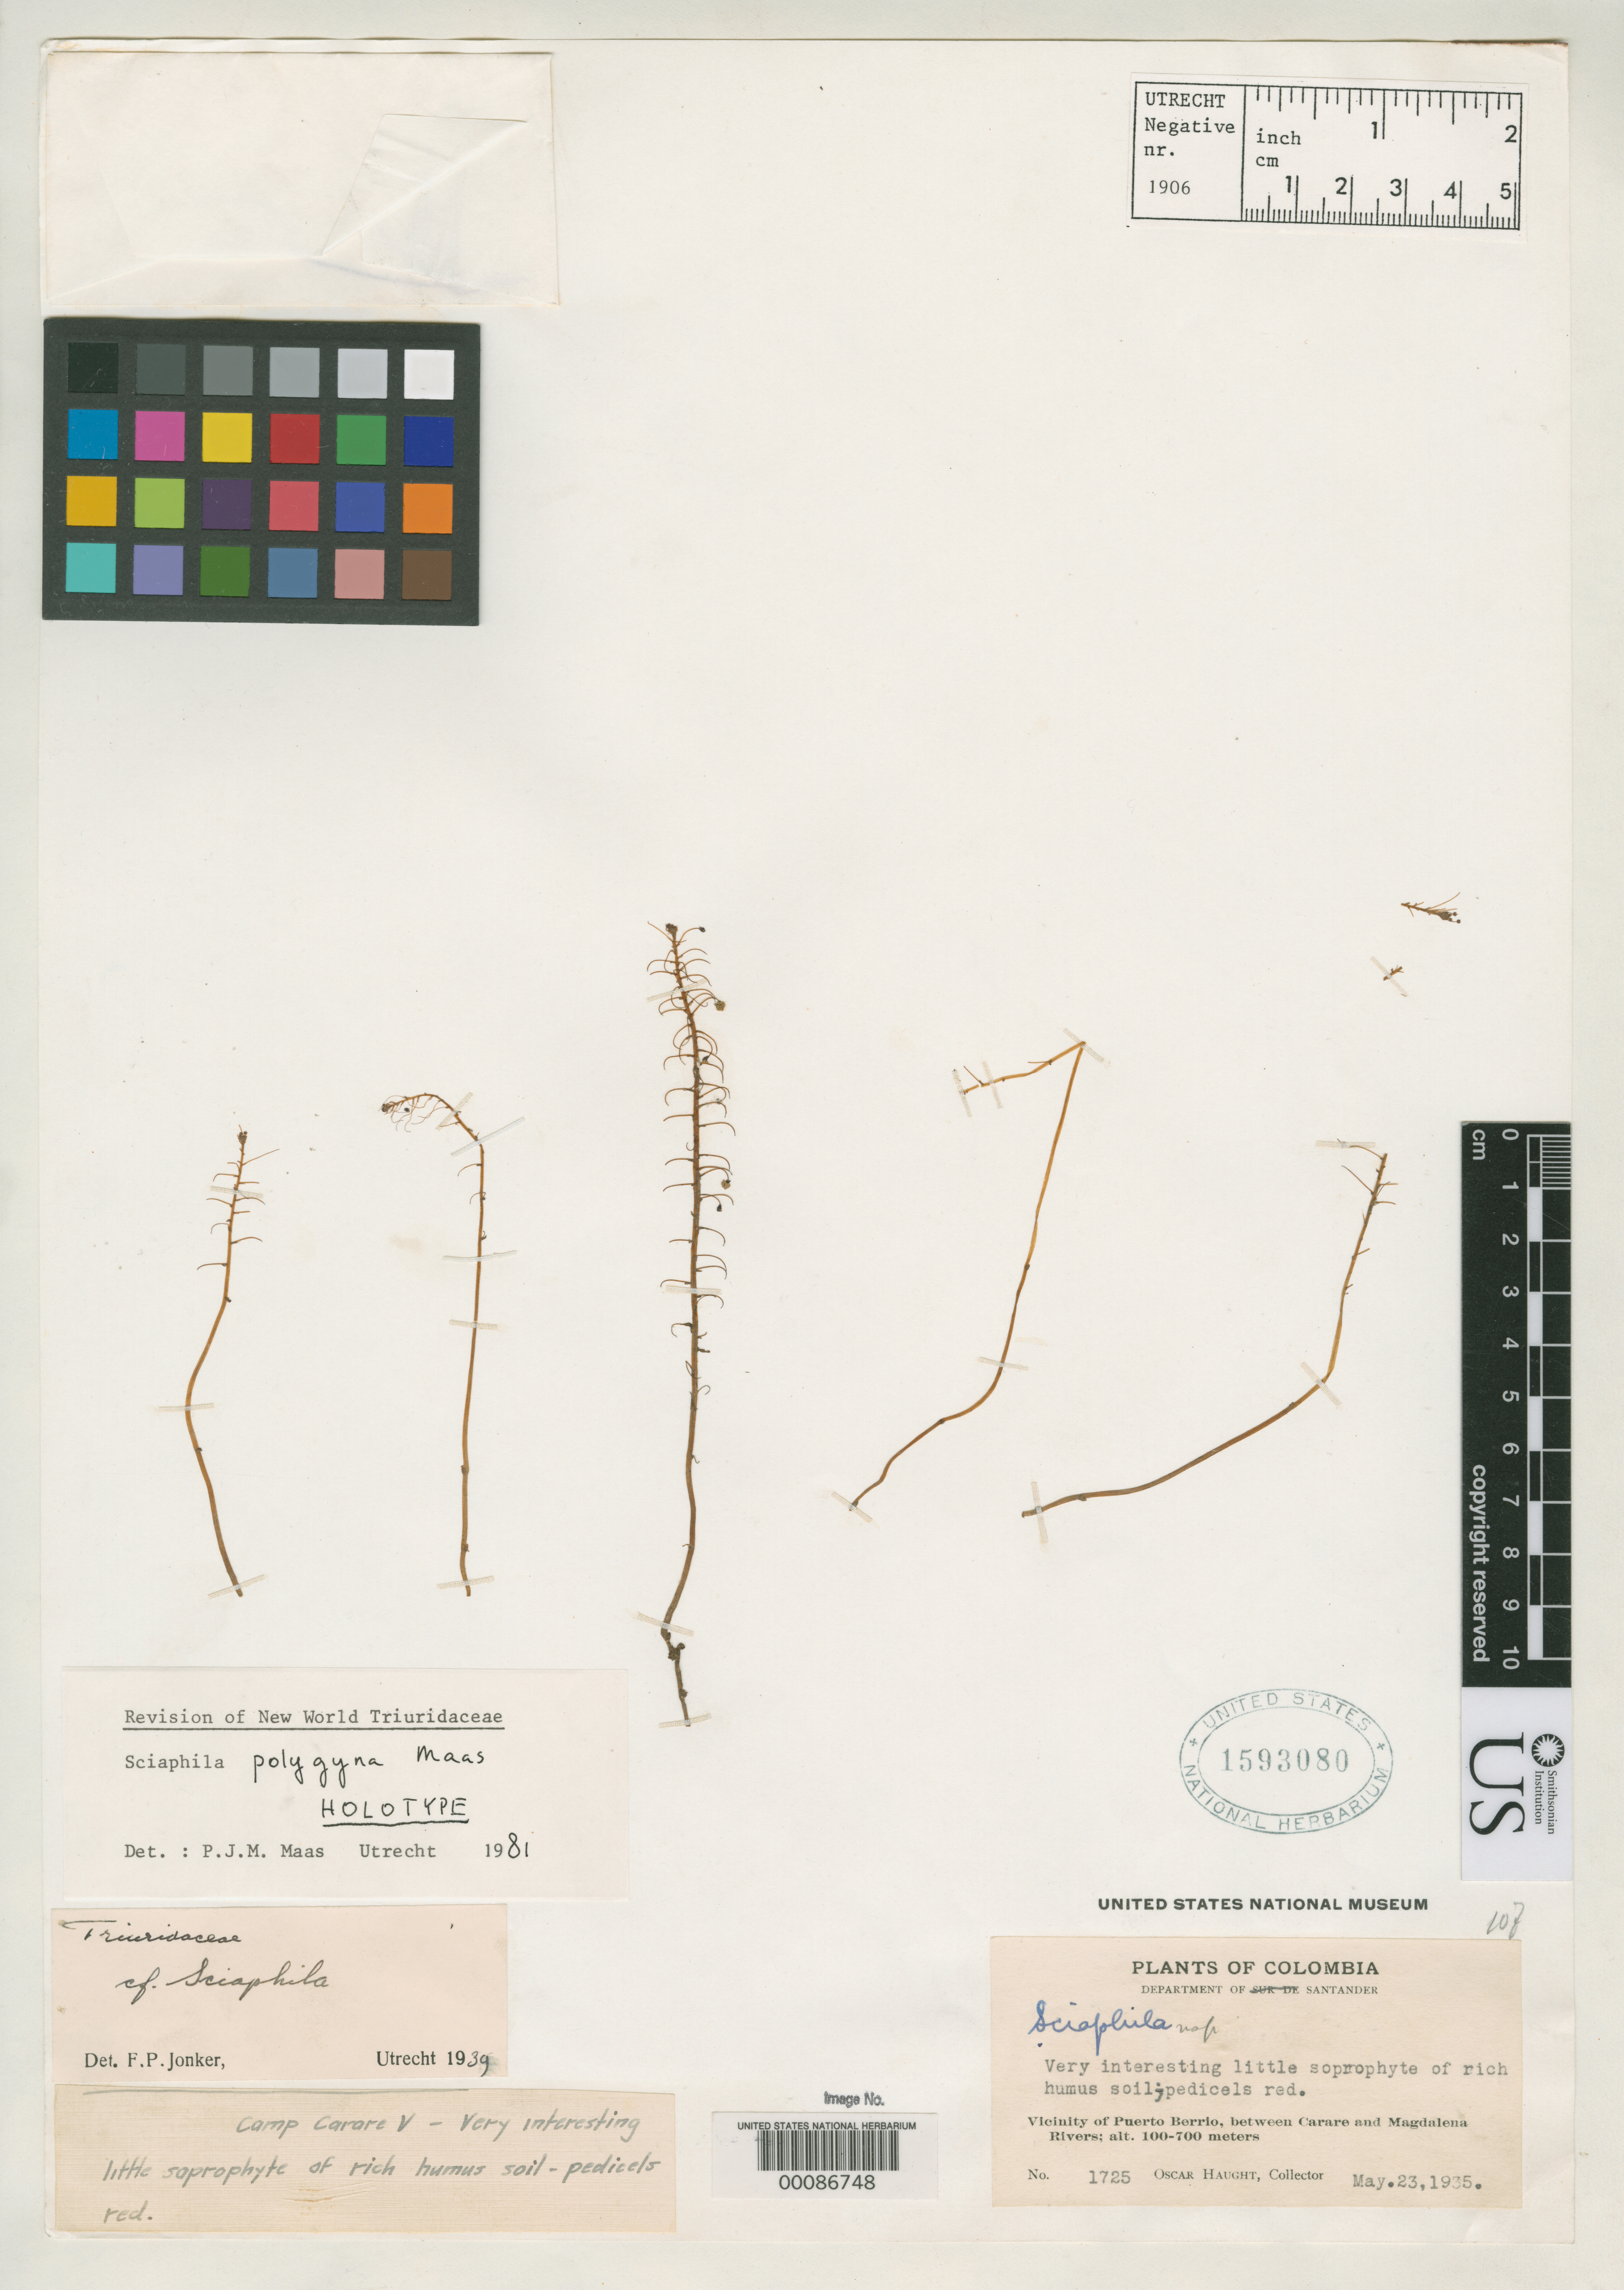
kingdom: Plantae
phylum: Tracheophyta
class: Liliopsida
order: Pandanales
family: Triuridaceae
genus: Sciaphila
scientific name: Sciaphila polygyna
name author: Maas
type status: Holotype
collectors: O. L. Haught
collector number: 1725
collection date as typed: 23 May 1935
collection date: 1935-05-23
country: Colombia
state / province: Santander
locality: Vicinity of Puerto Berro, between Carare & Magdelena Rivers.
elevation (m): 100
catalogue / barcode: US 1593080